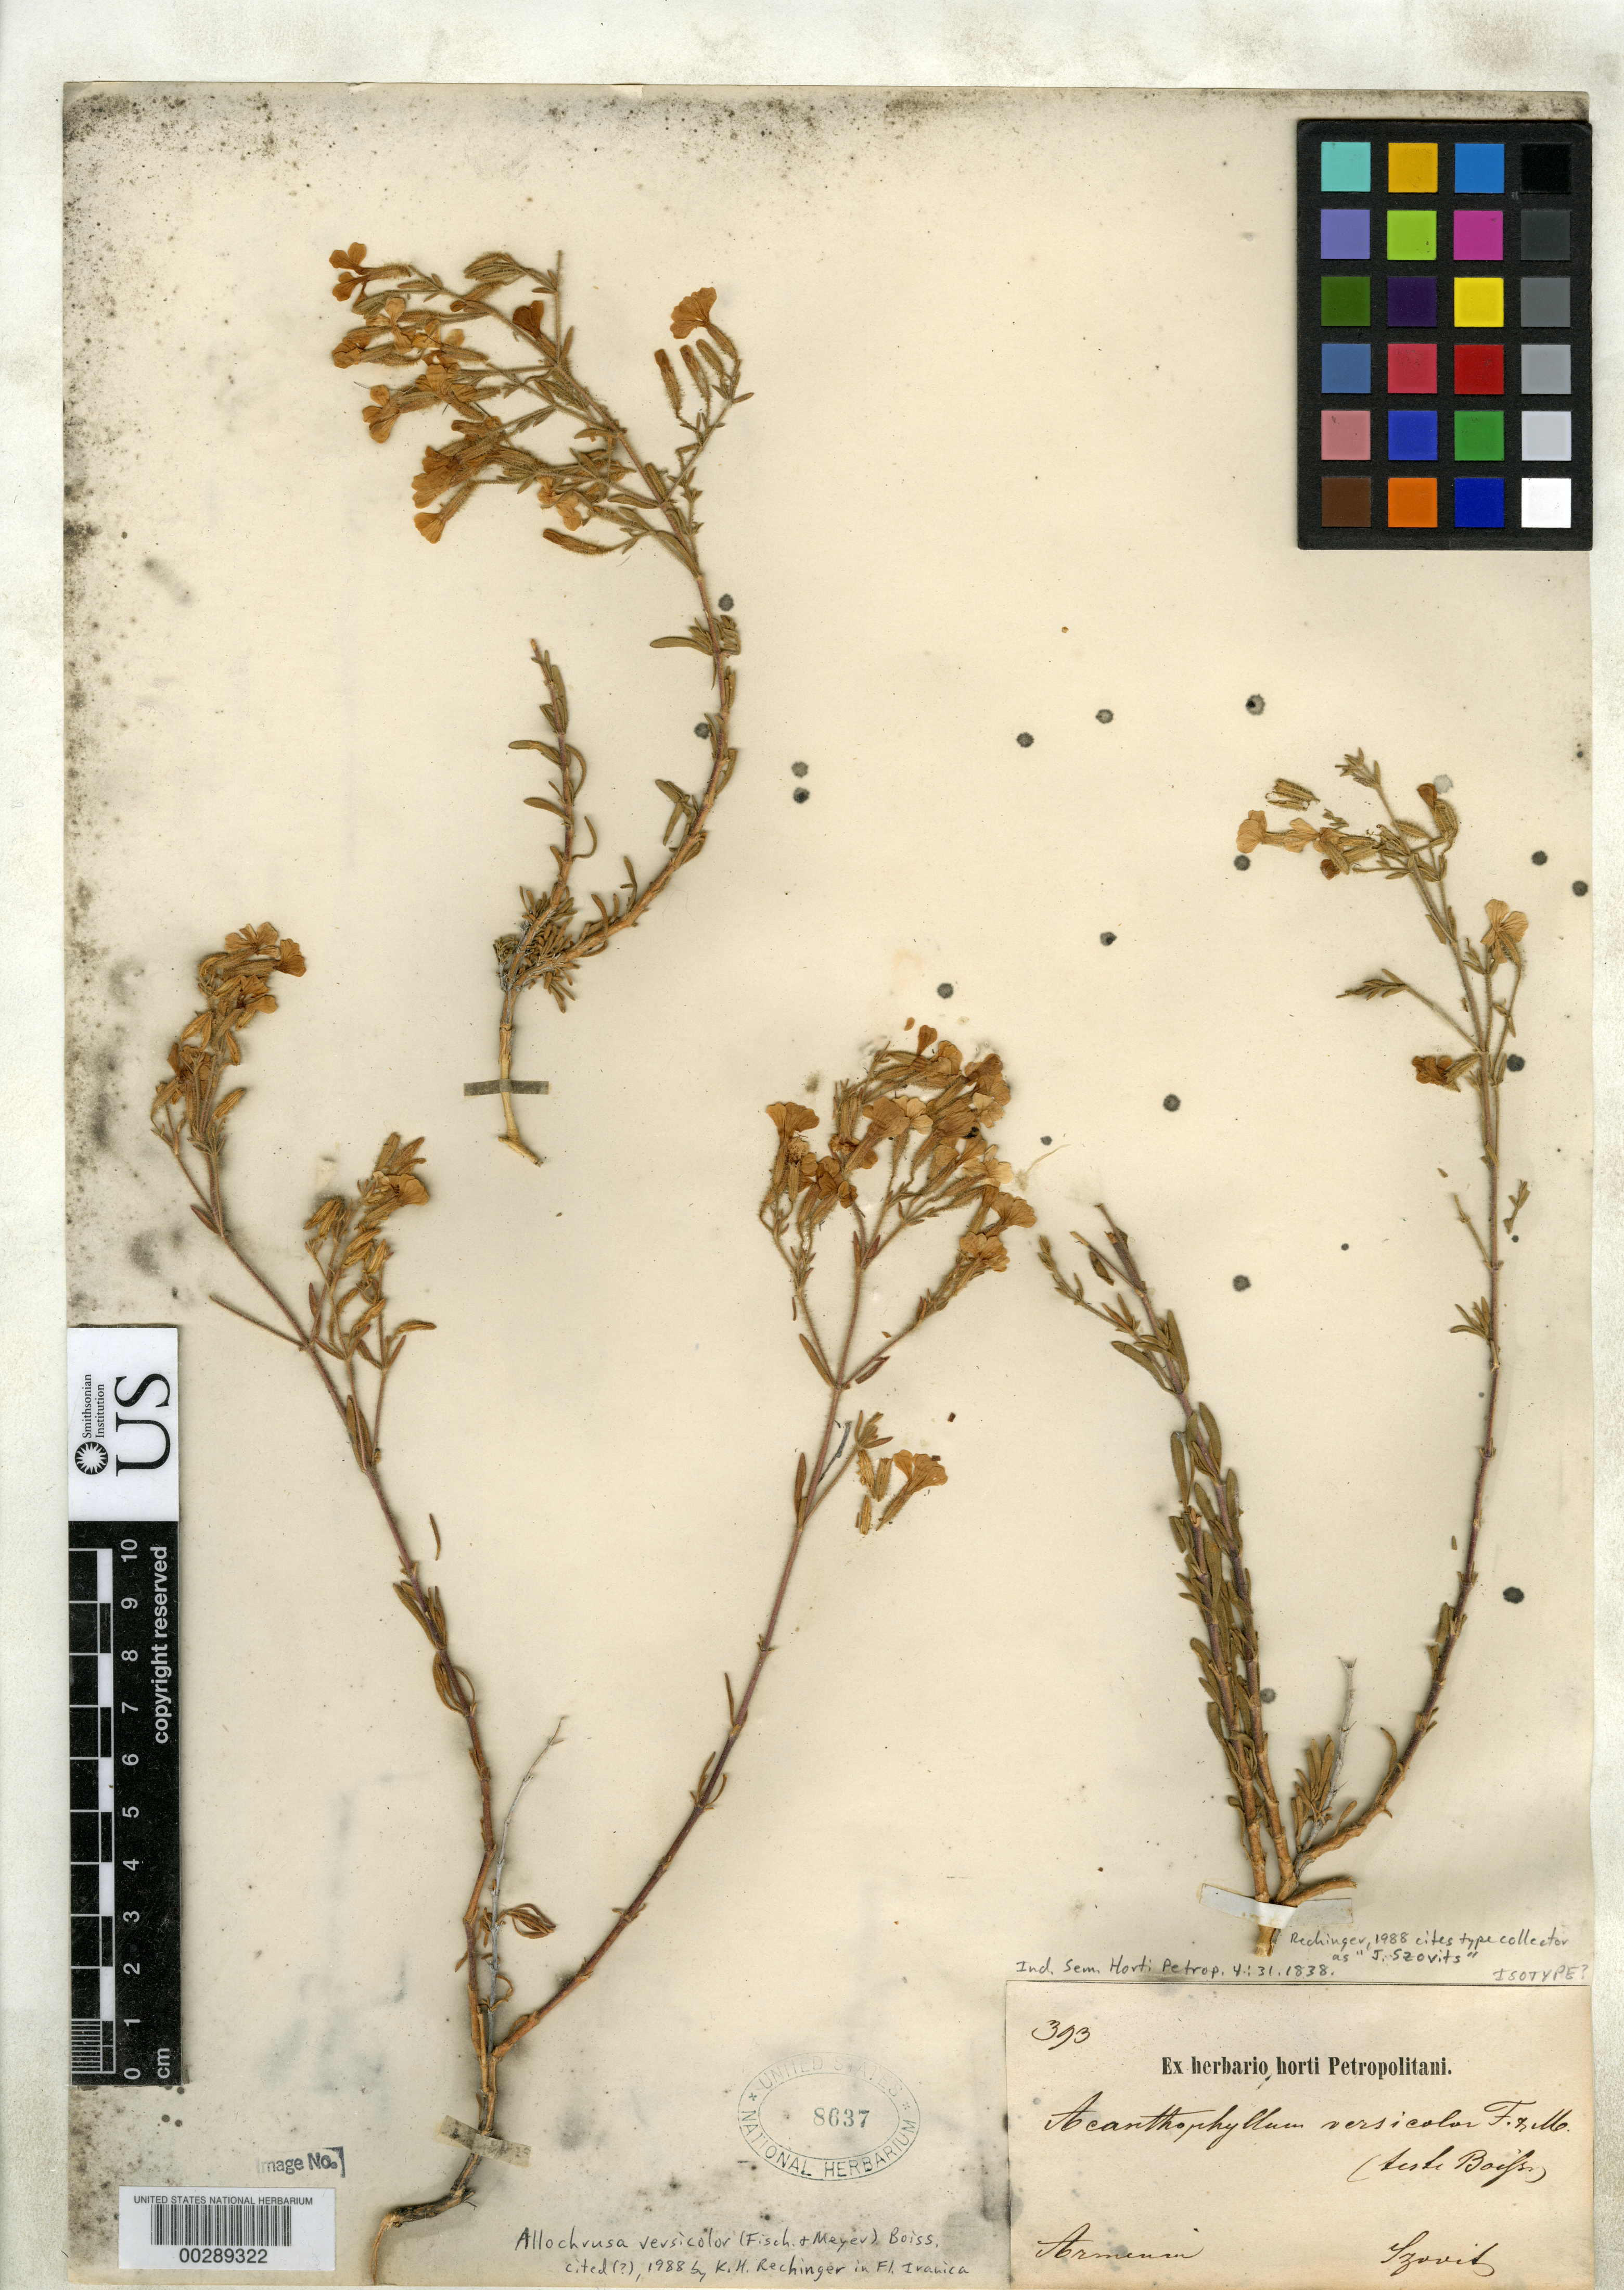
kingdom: Plantae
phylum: Tracheophyta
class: Magnoliopsida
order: Caryophyllales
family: Caryophyllaceae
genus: Acanthophyllum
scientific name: Acanthophyllum versicolor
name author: Fisch. & C.A. Mey.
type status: Possible Isotype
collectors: J. Szovits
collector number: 393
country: Iran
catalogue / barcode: US 8637